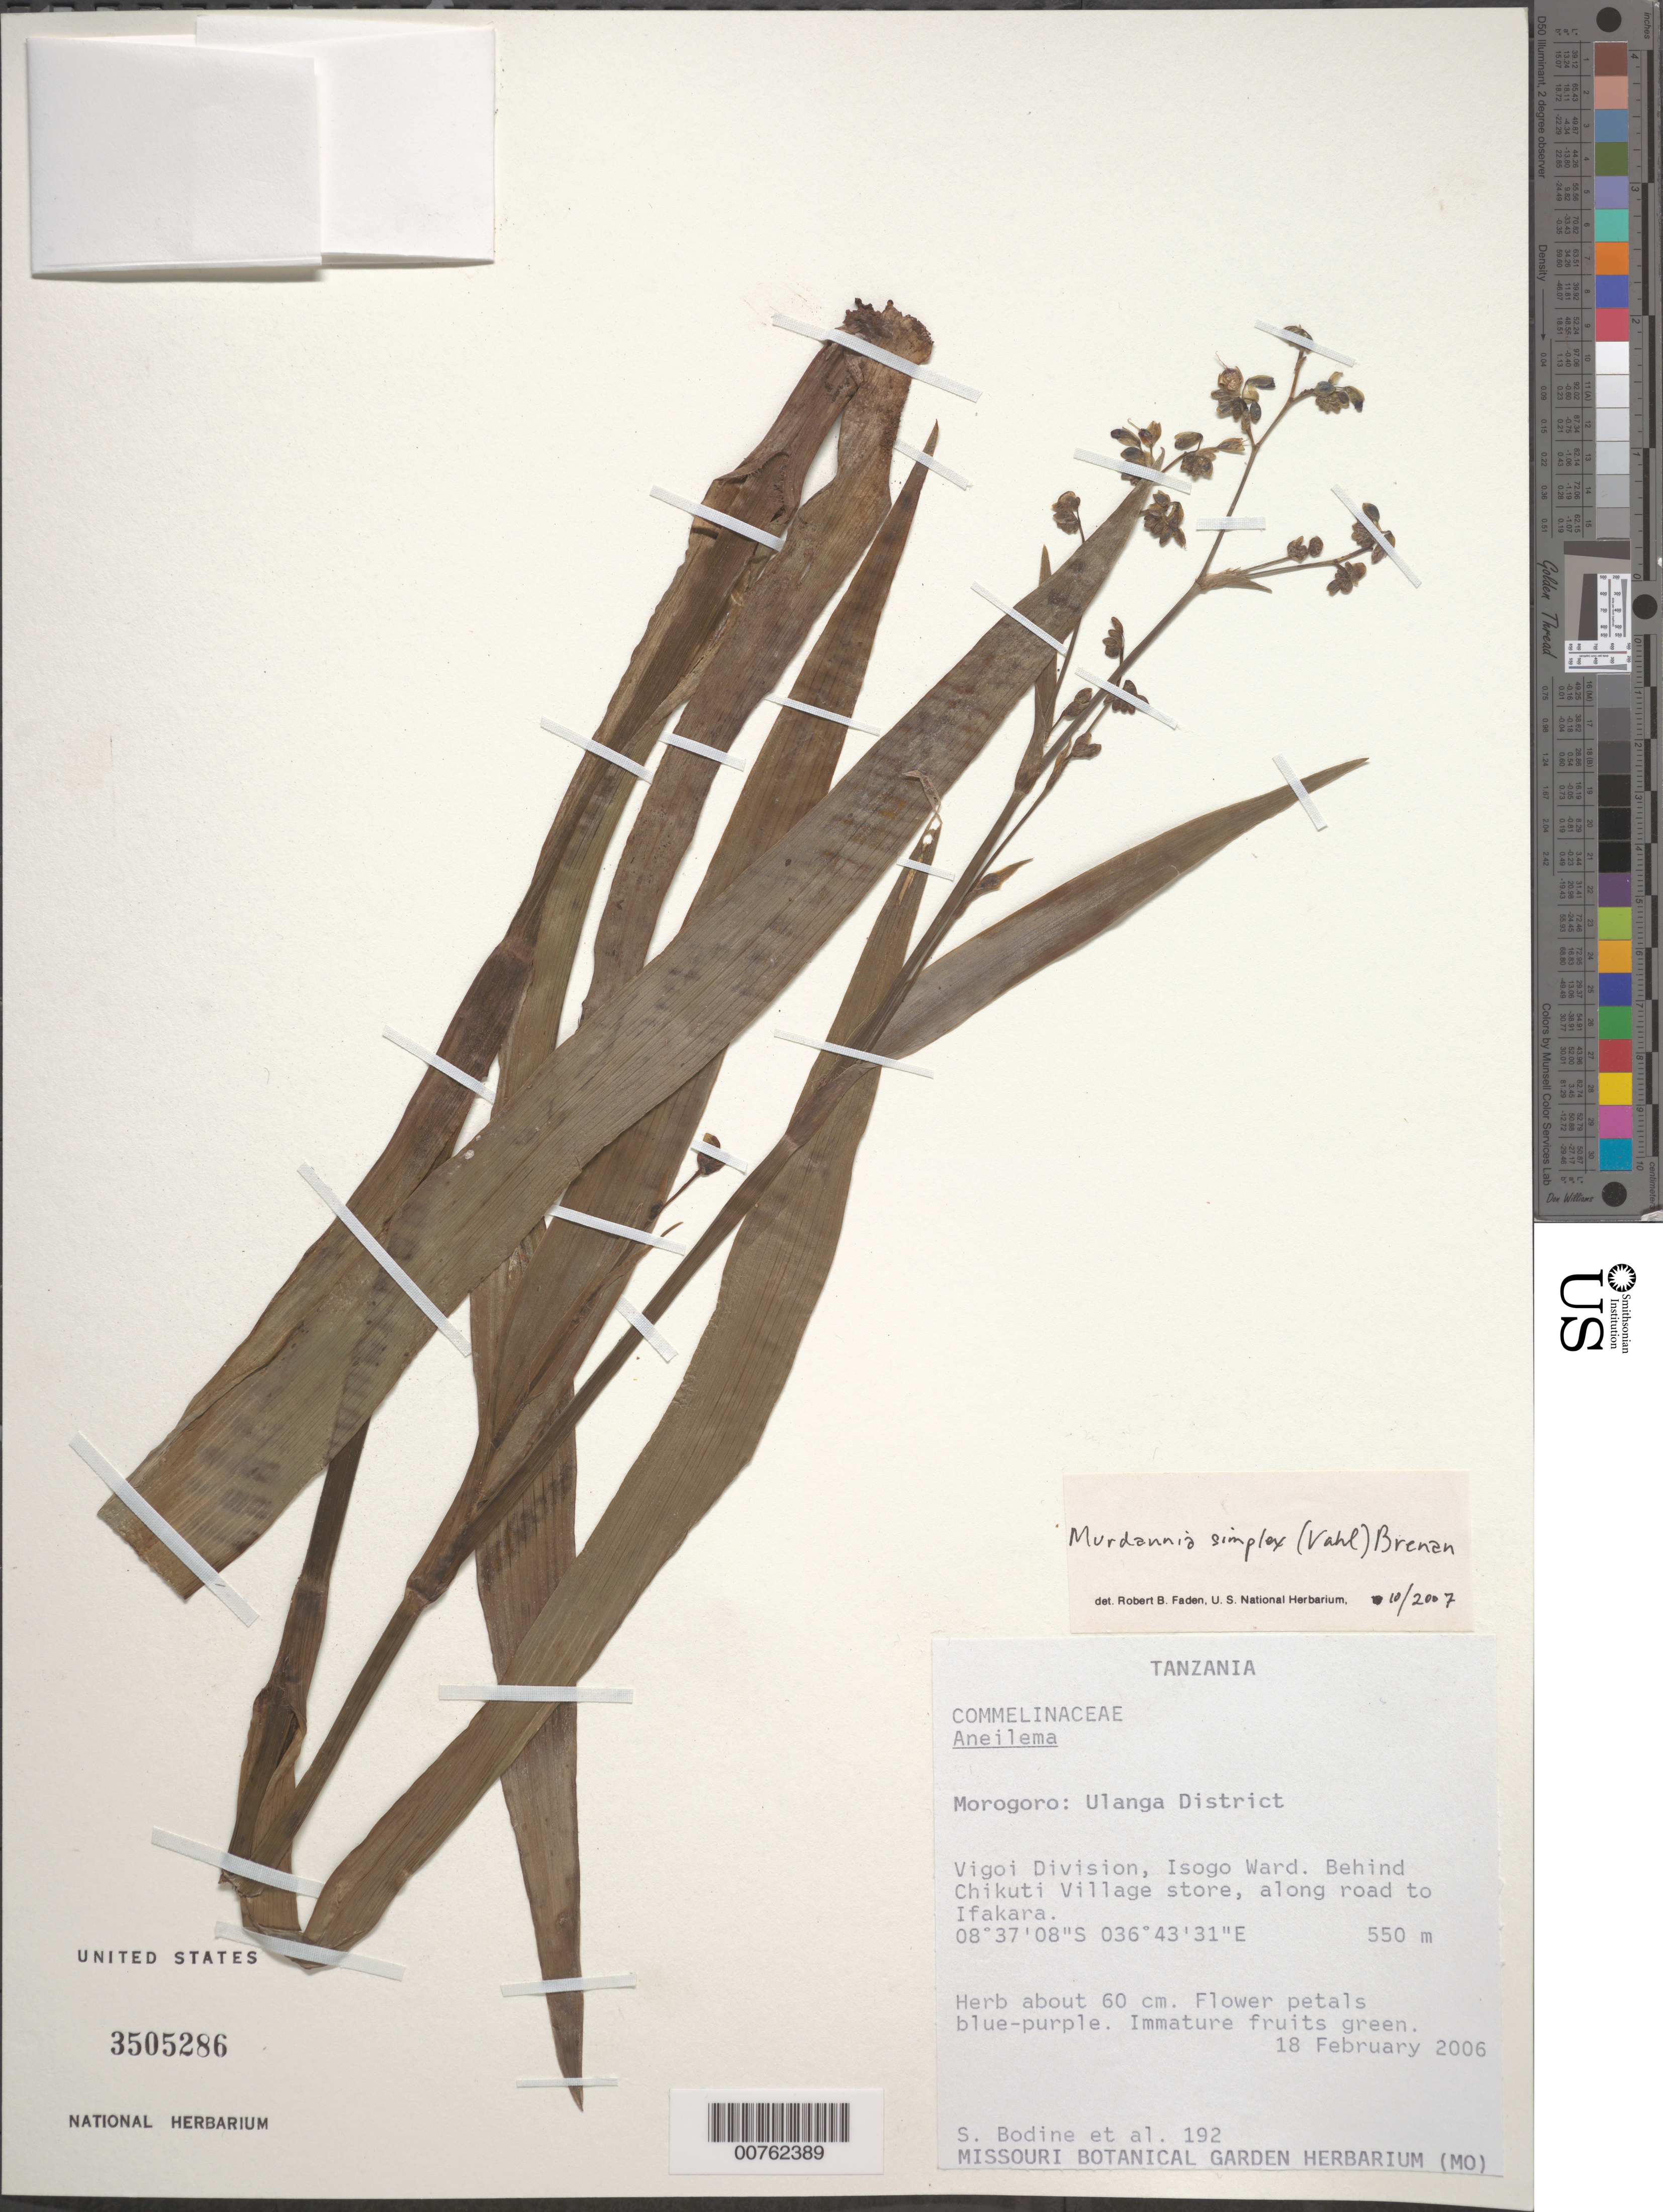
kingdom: Plantae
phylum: Tracheophyta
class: Liliopsida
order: Commelinales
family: Commelinaceae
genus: Murdannia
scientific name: Murdannia simplex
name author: (Vahl) Brenan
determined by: Faden, Robert B., (US), Smithsonian Institution - National Museum of Natural History (UNITED STATES)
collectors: S. Bodine et al.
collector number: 192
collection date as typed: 18 Feb 2006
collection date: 2006-02-18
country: Tanzania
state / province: Morogoro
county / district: Ulanga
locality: Vigoi Division, Isogo Ward.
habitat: Behind Chikuti Village store, along road to Ifakara.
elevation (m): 550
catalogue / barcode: US 3505286